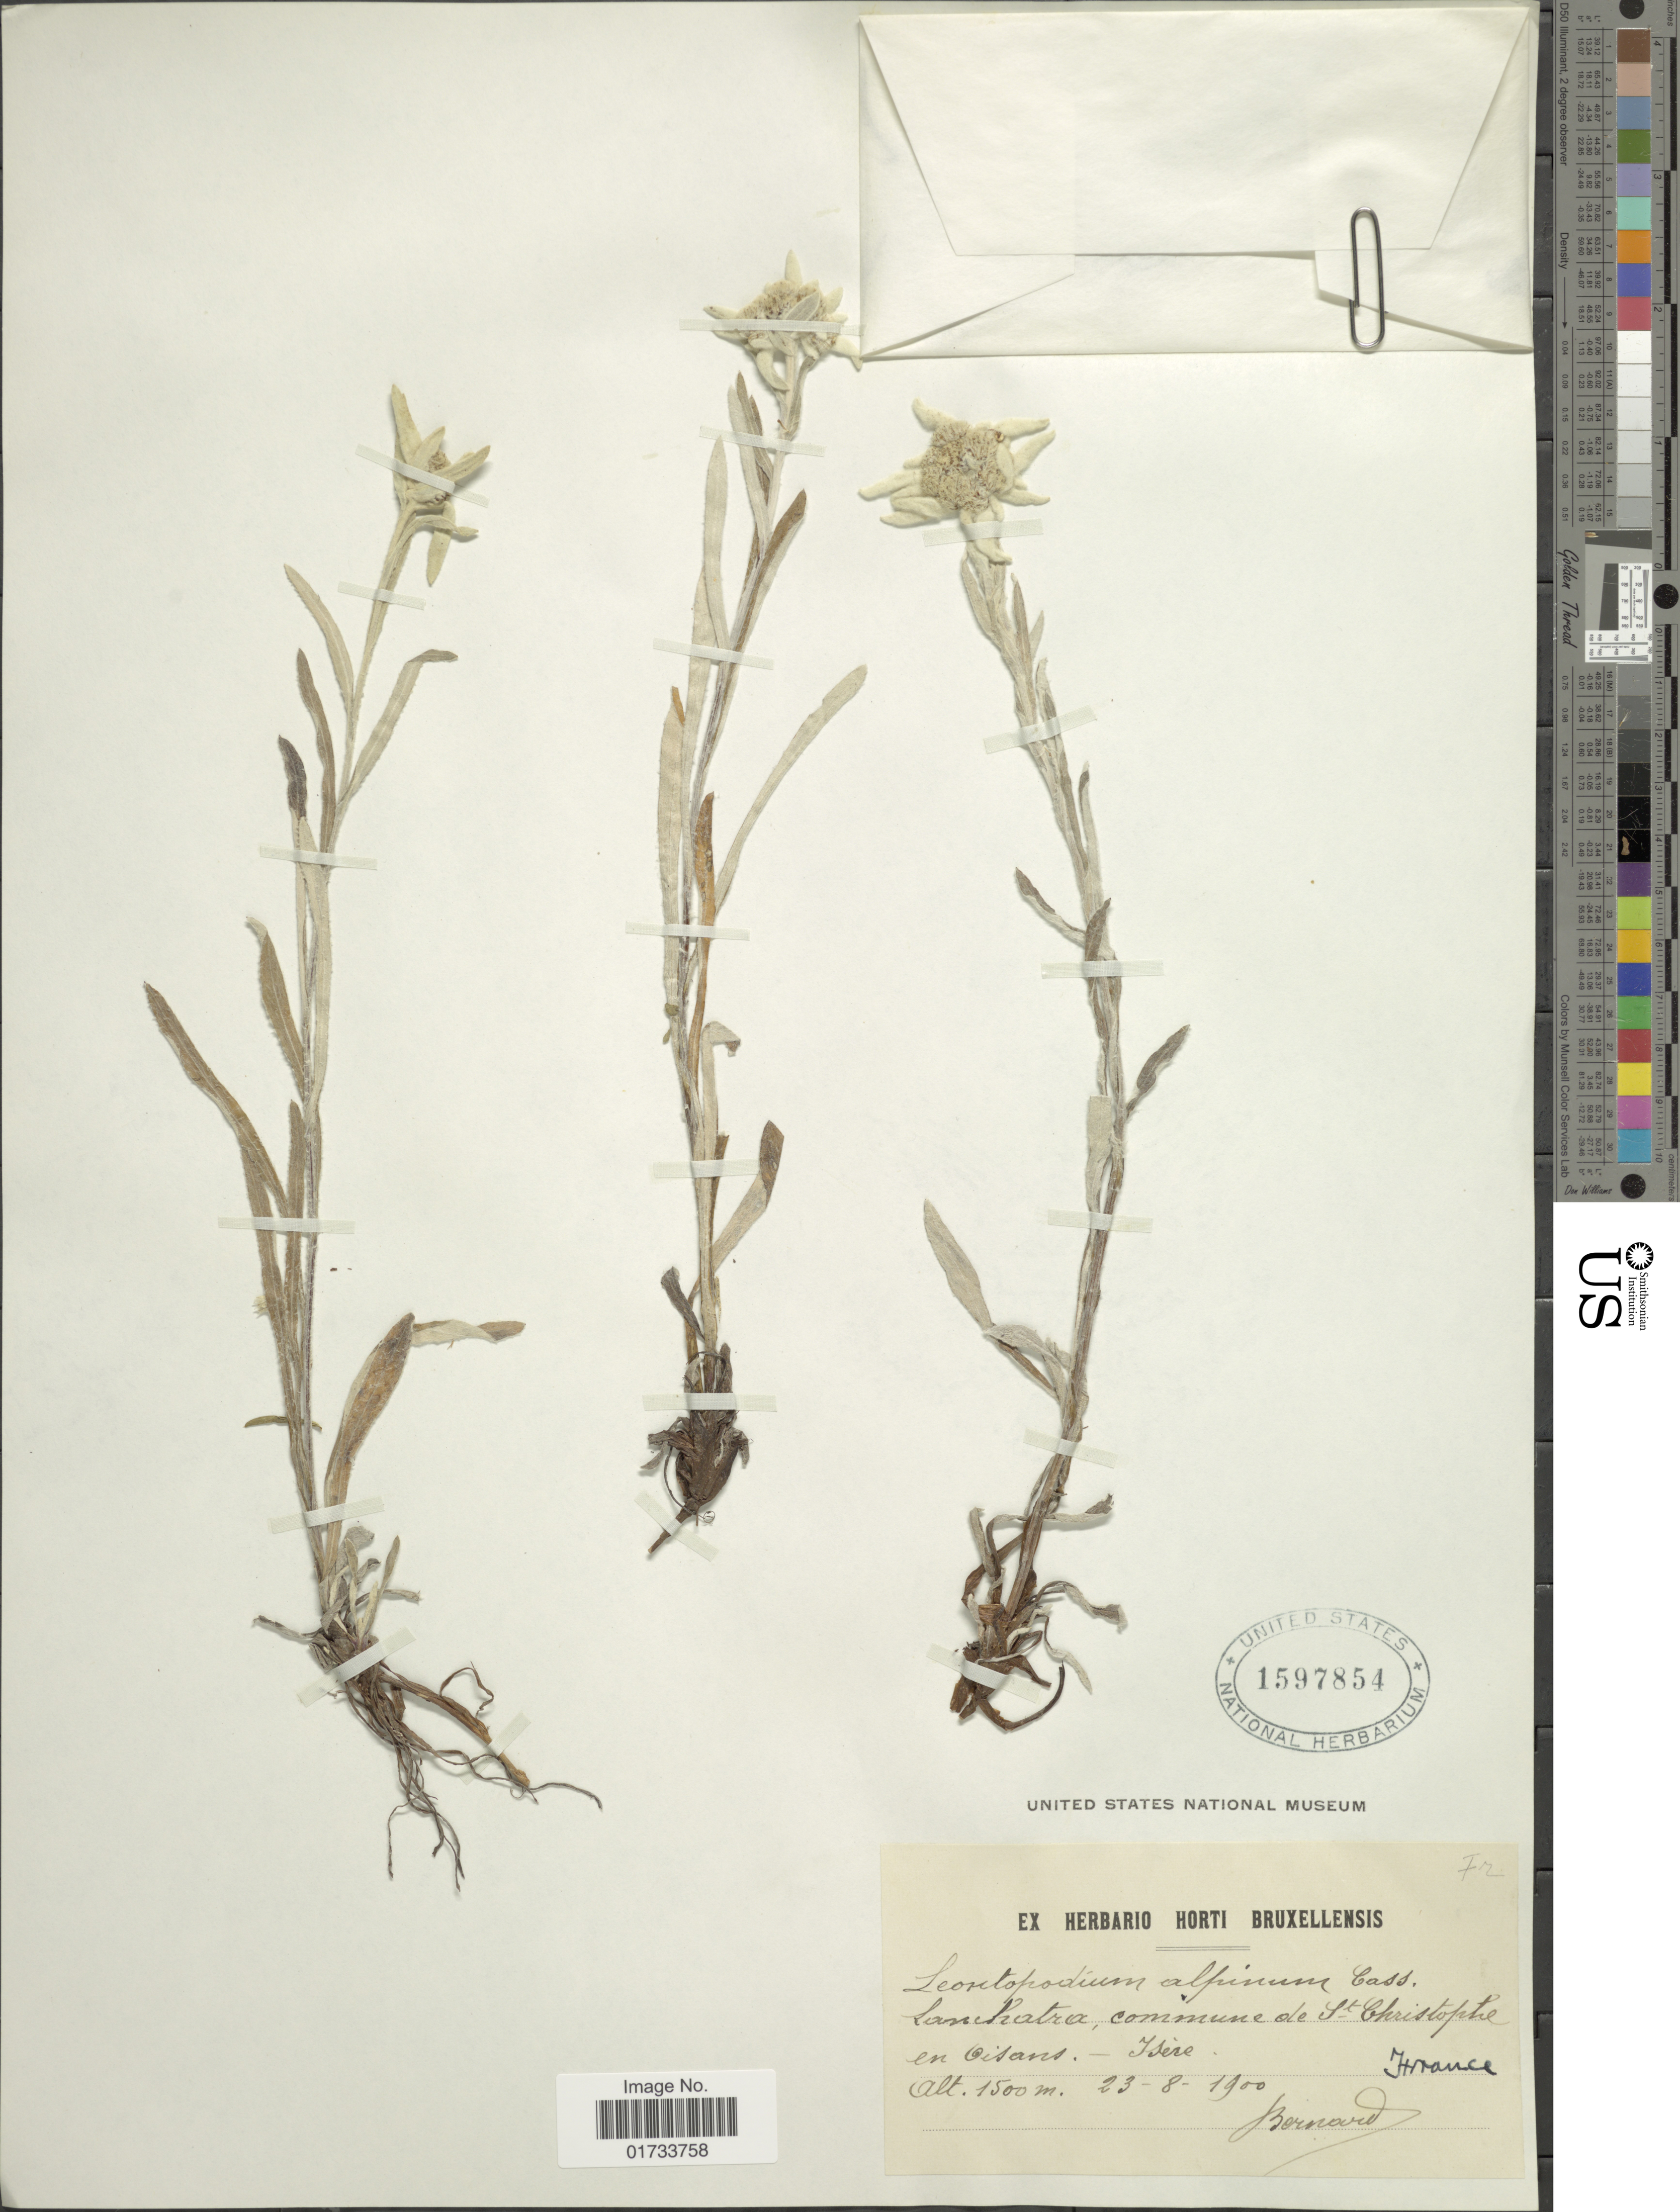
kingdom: Plantae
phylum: Tracheophyta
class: Magnoliopsida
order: Asterales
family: Asteraceae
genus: Leontopodium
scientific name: Leontopodium alpinum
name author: Cass.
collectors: -. Bernard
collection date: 1900-08-23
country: France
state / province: Auvergne-Rhône-Alpes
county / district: Isère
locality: Lanchantra, commune de St. Cristophe en Oisans, Isére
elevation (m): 1500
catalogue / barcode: US 1597854